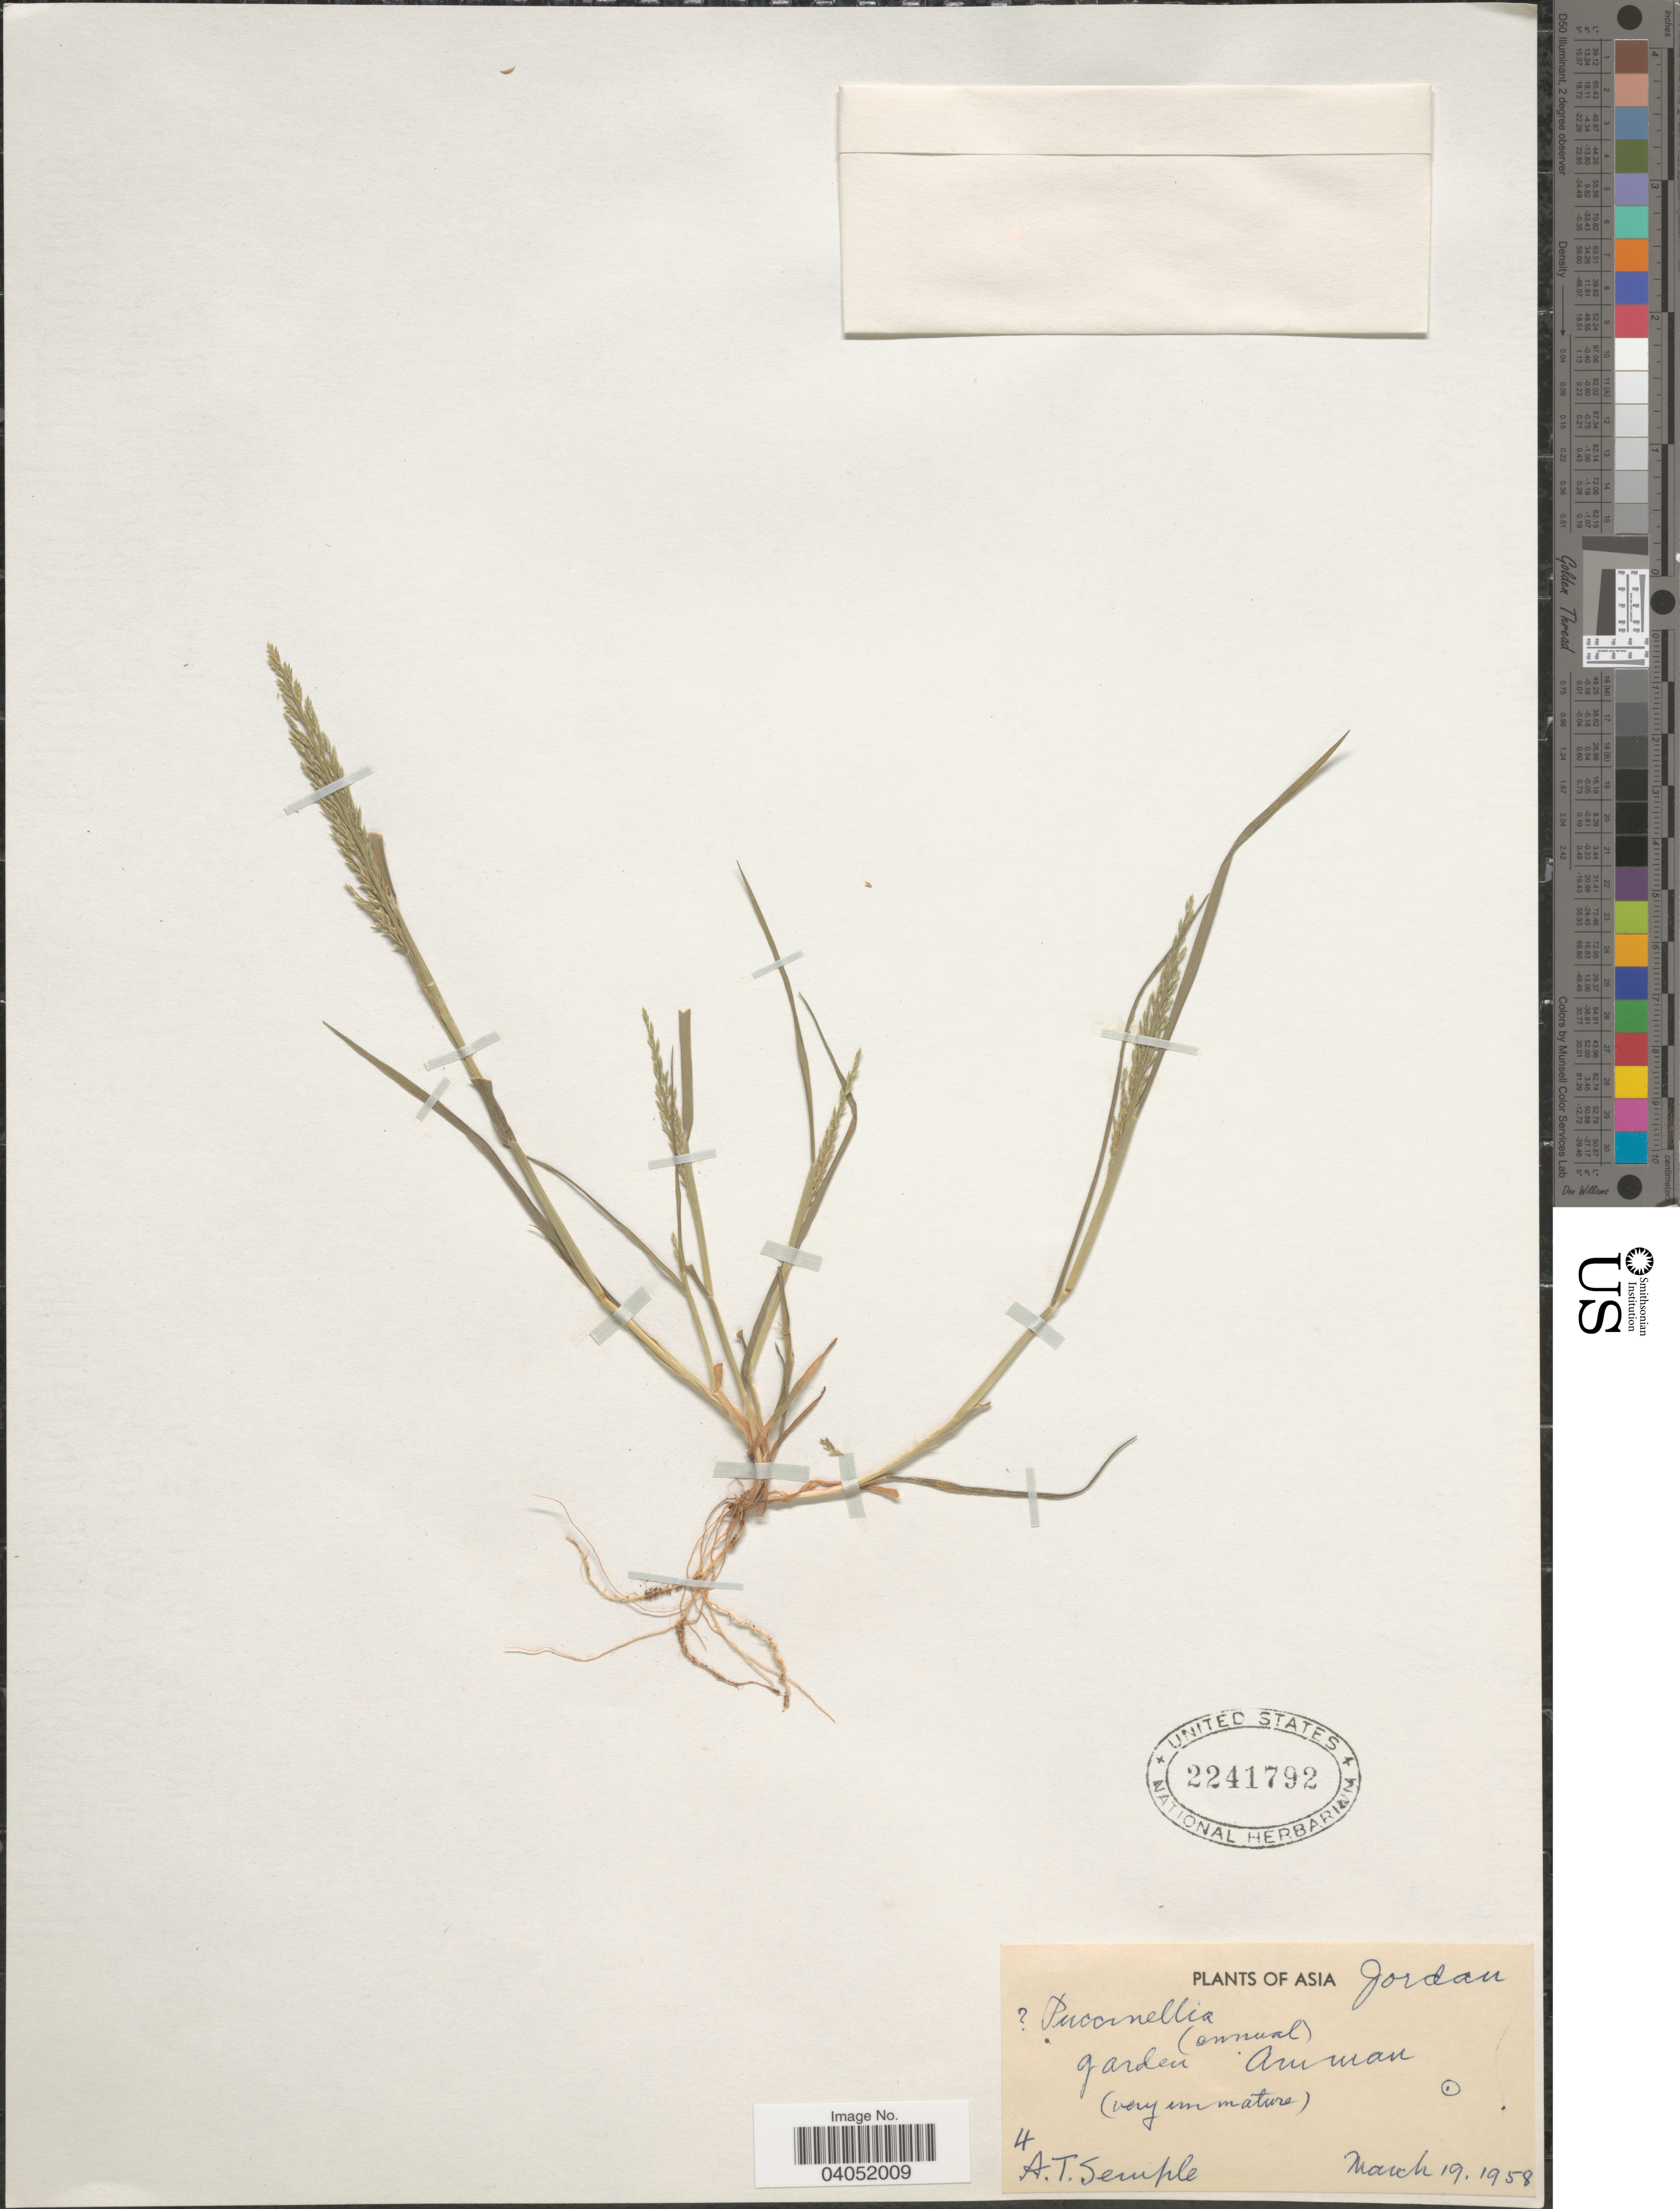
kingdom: Plantae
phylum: Tracheophyta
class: Liliopsida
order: Poales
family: Poaceae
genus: Puccinellia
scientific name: Puccinellia sp.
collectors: A. Semple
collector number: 4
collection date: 1958-03-19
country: Jordan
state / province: Amman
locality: Garden.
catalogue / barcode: US 2241792